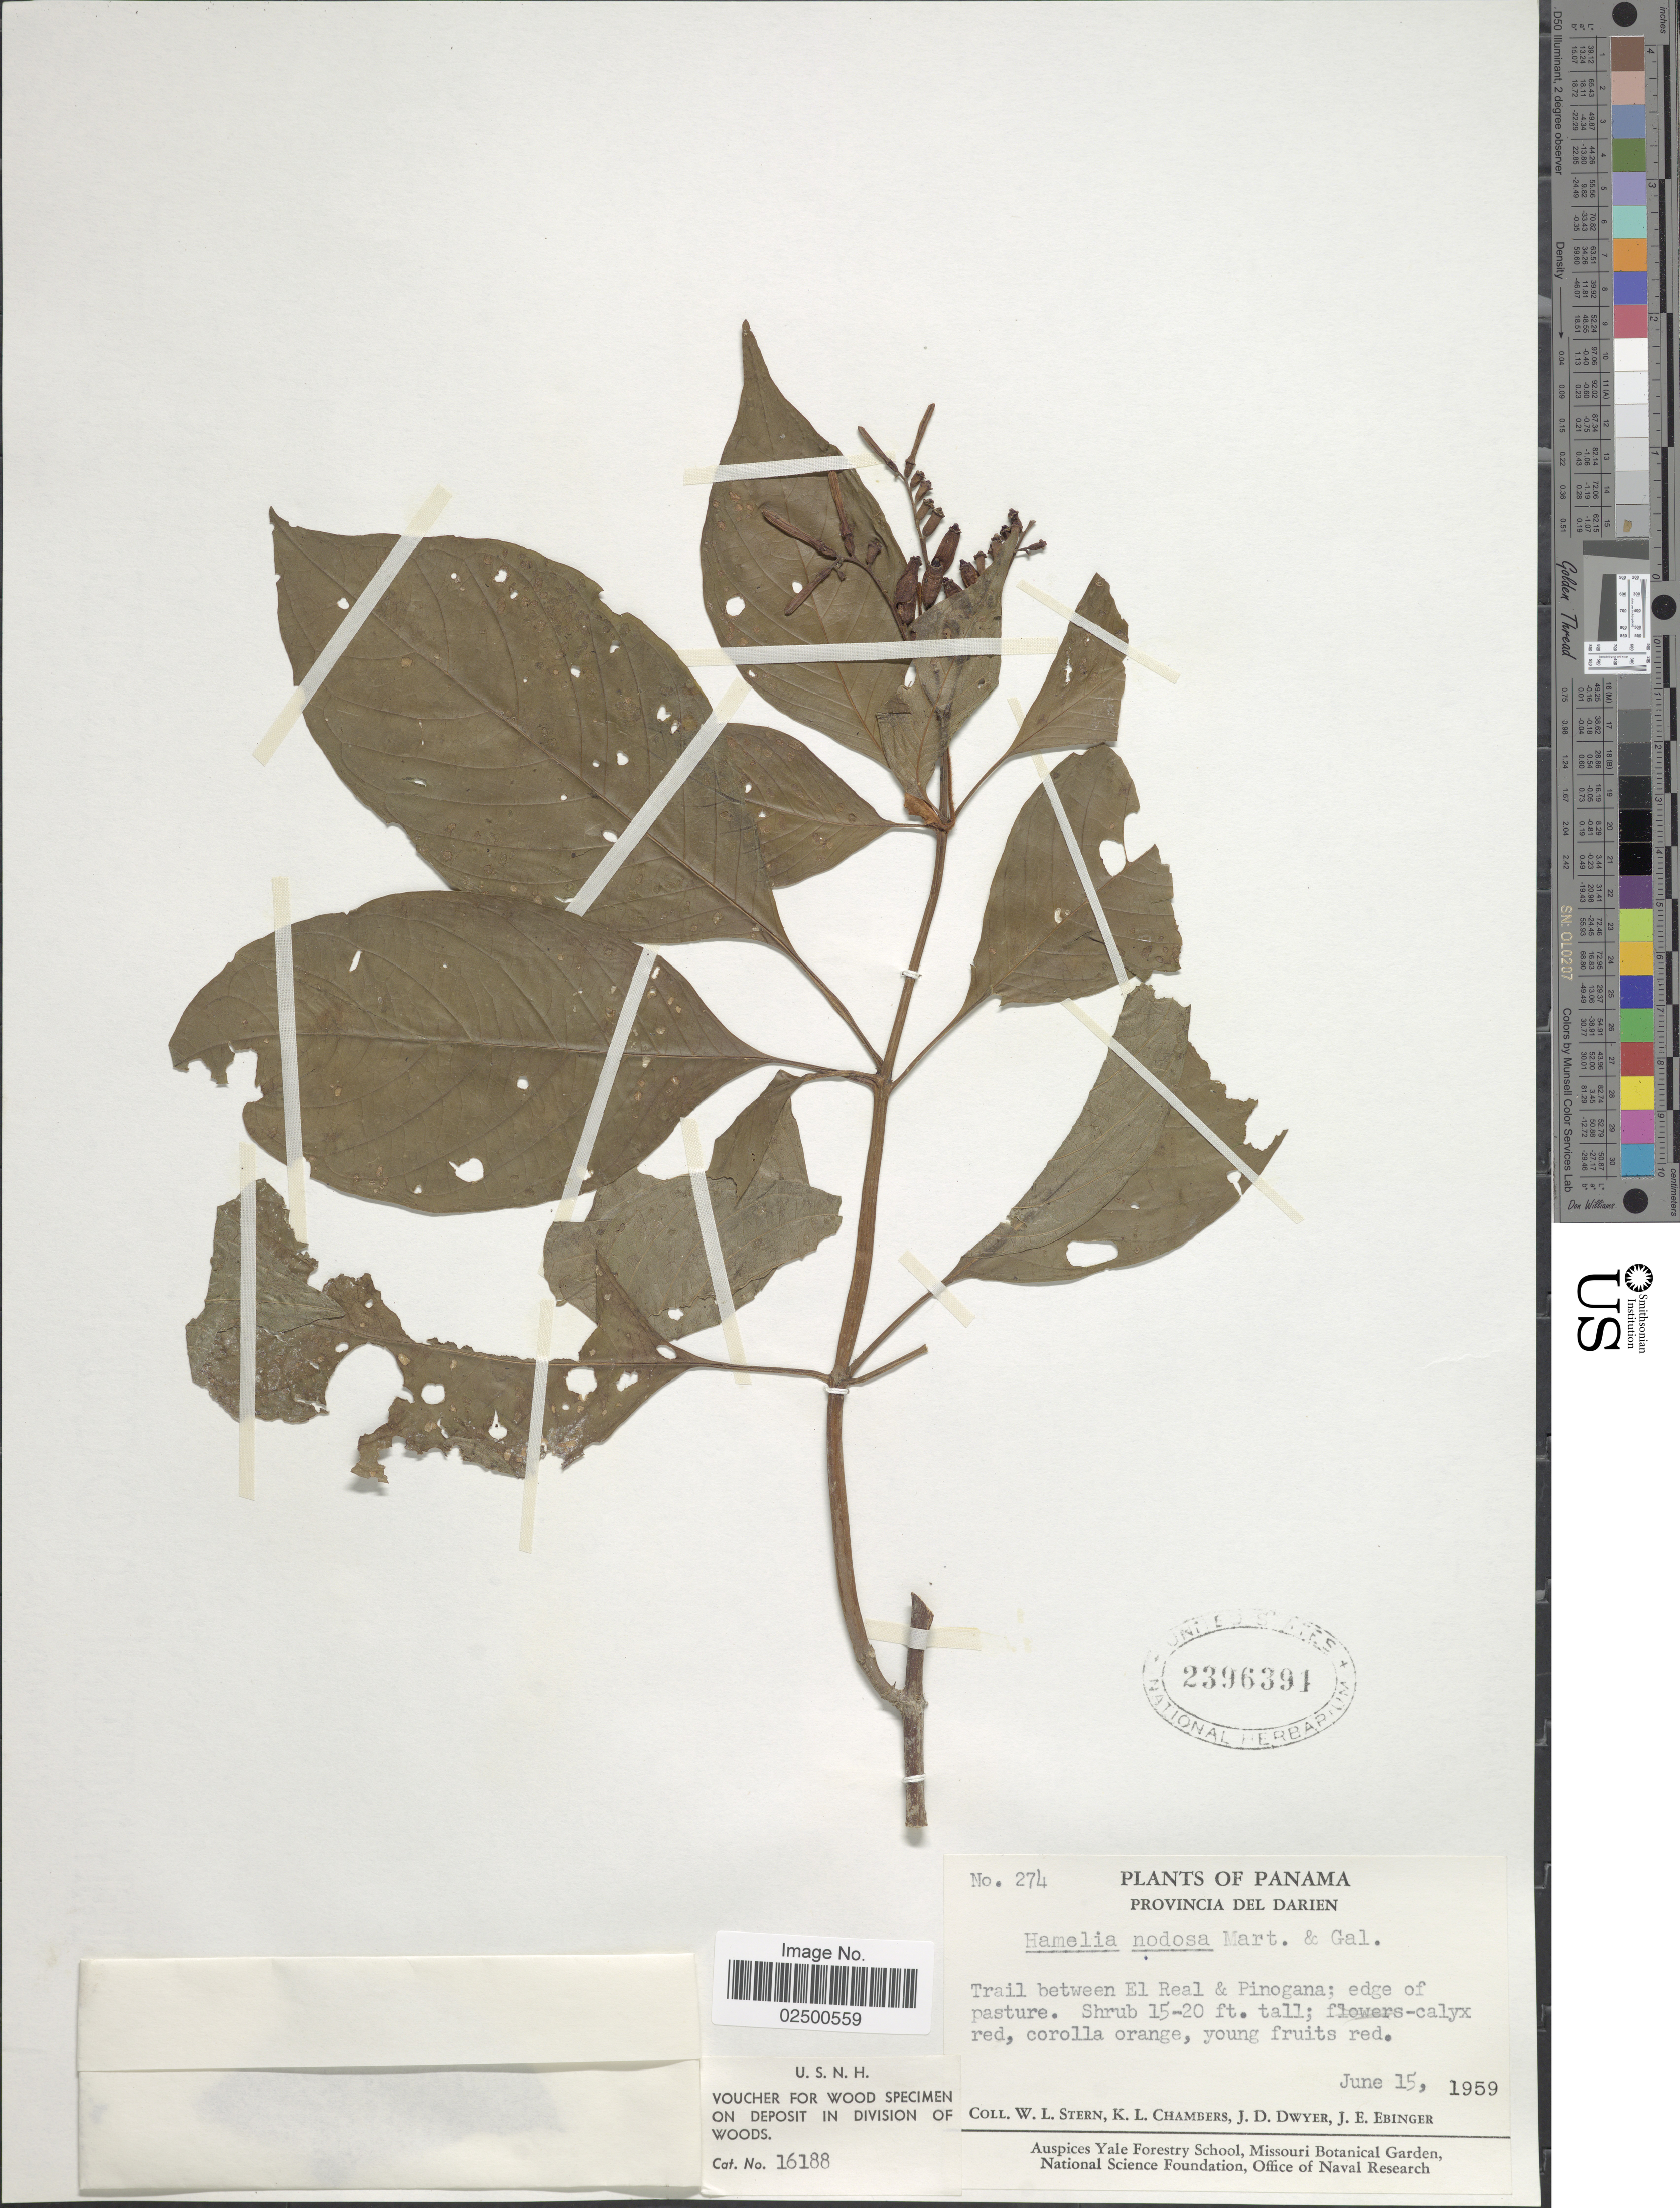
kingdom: Plantae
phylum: Tracheophyta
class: Magnoliopsida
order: Gentianales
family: Rubiaceae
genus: Hamelia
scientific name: Hamelia nodosa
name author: M. Martens & Galeotti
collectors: W. L. Stern, K. Chambers, J. D. Dwyer & J. Ebinger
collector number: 274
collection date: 1959-06-15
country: Panama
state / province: Darién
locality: Trail between El real & Pinogana; edge of pastures.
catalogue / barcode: US 2396391